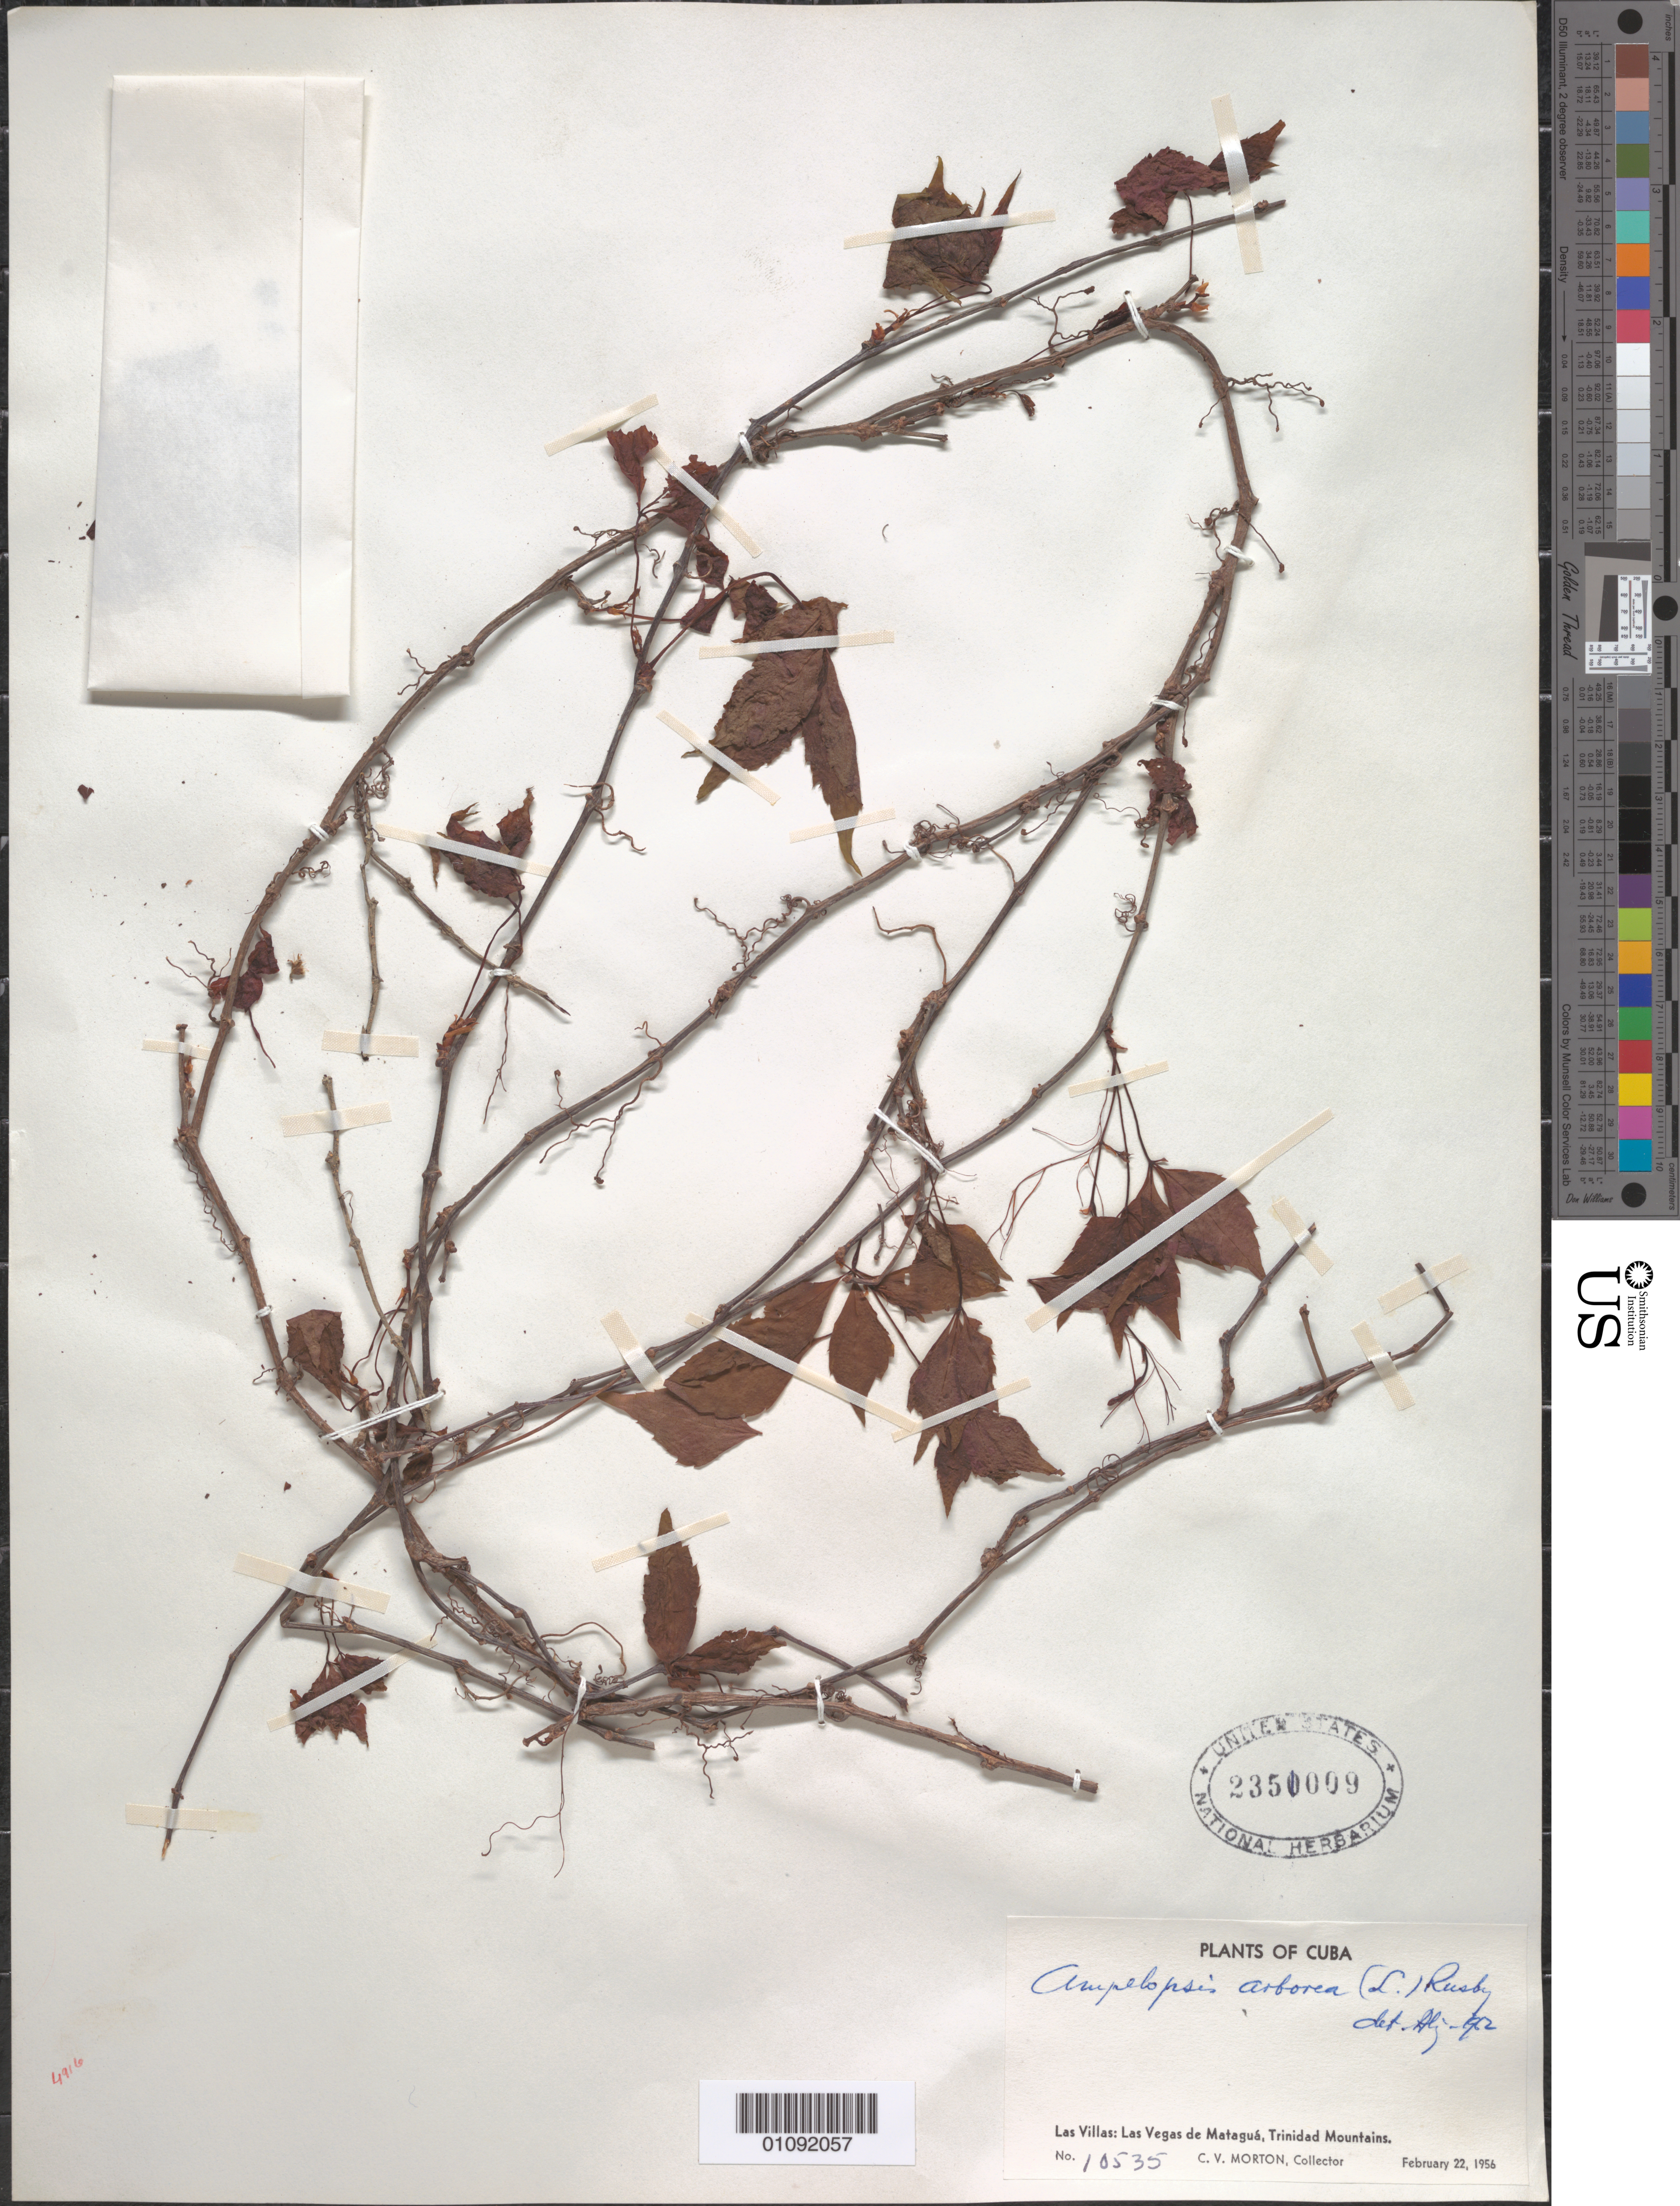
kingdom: Plantae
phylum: Tracheophyta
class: Magnoliopsida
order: Vitales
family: Vitaceae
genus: Ampelopsis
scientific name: Ampelopsis arborea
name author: (L.) Koehne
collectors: C. V. Morton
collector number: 10535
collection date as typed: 22 Feb 1956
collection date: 1956-02-22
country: Cuba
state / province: Villa Clara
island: Cuba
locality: Las Villas: Las Vegas de Mataguá, Trinidad Mountains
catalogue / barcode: US 2351009